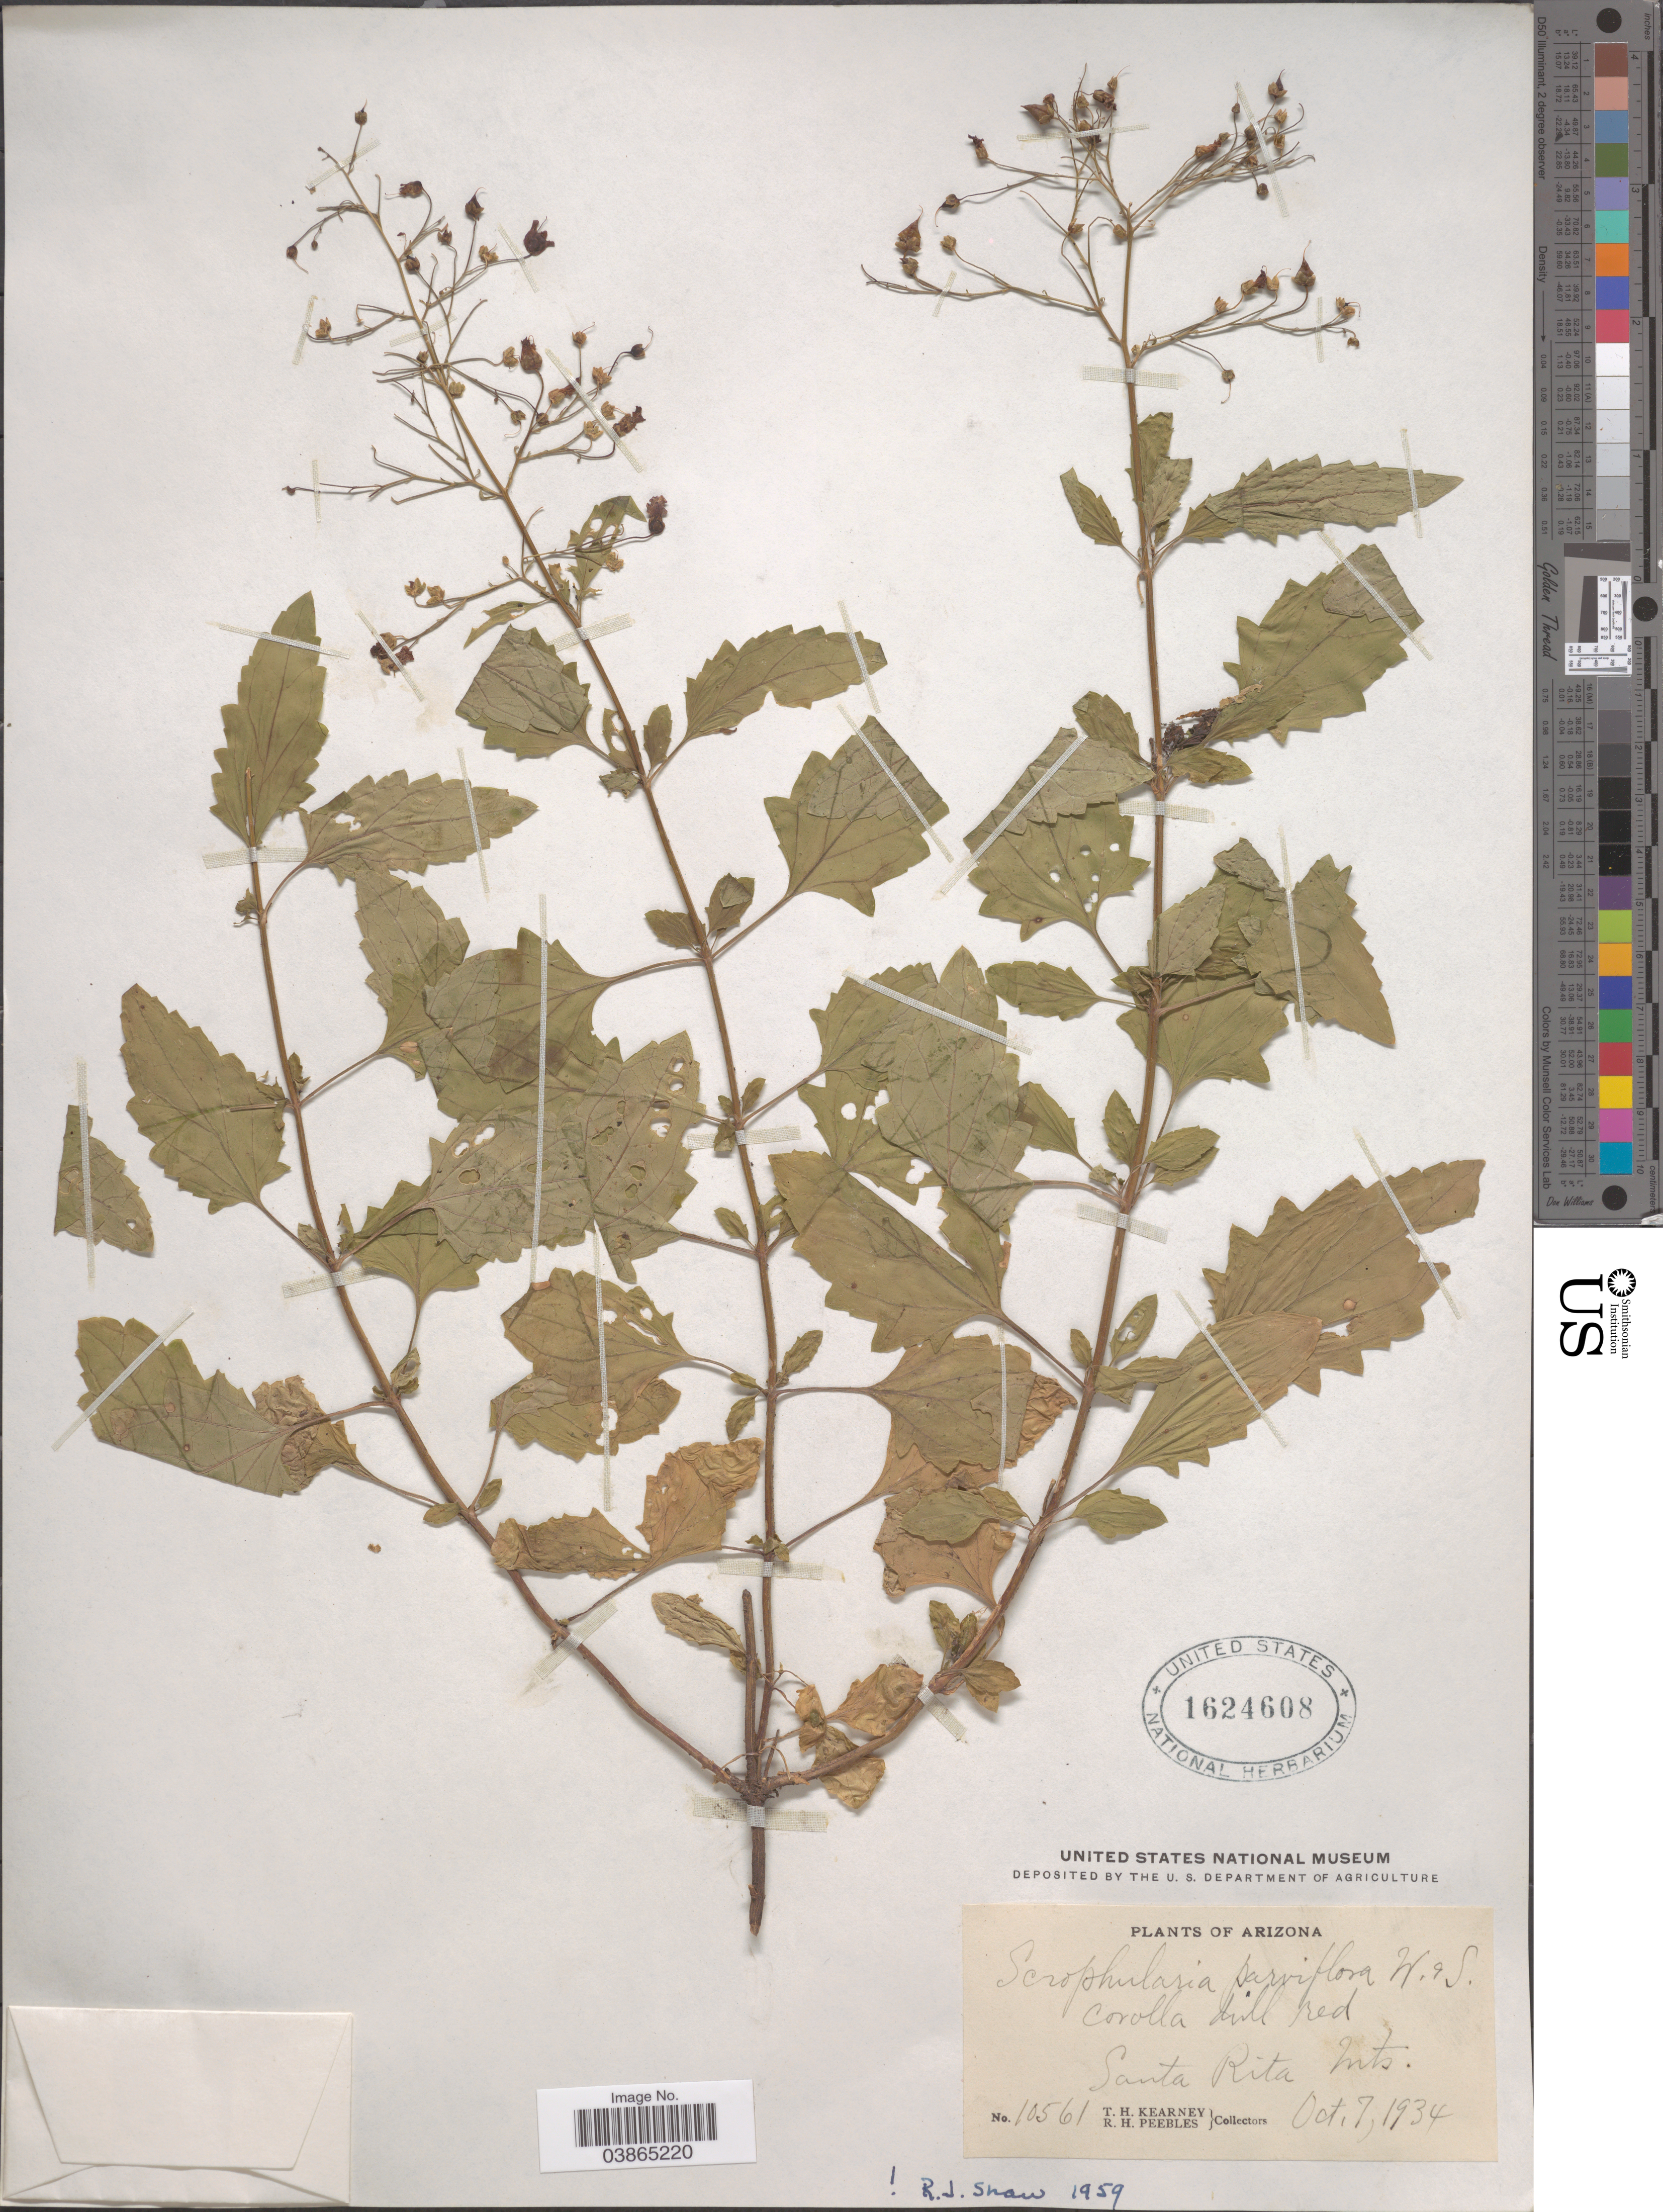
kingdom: Plantae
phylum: Tracheophyta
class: Magnoliopsida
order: Lamiales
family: Scrophulariaceae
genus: Scrophularia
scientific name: Scrophularia parviflora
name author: Wooton & Standl.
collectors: T. H. Kearney & R. H. Peebles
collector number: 10561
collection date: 1934-10-07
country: United States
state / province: Arizona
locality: Santa Rita Mts.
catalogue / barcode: US 1624608